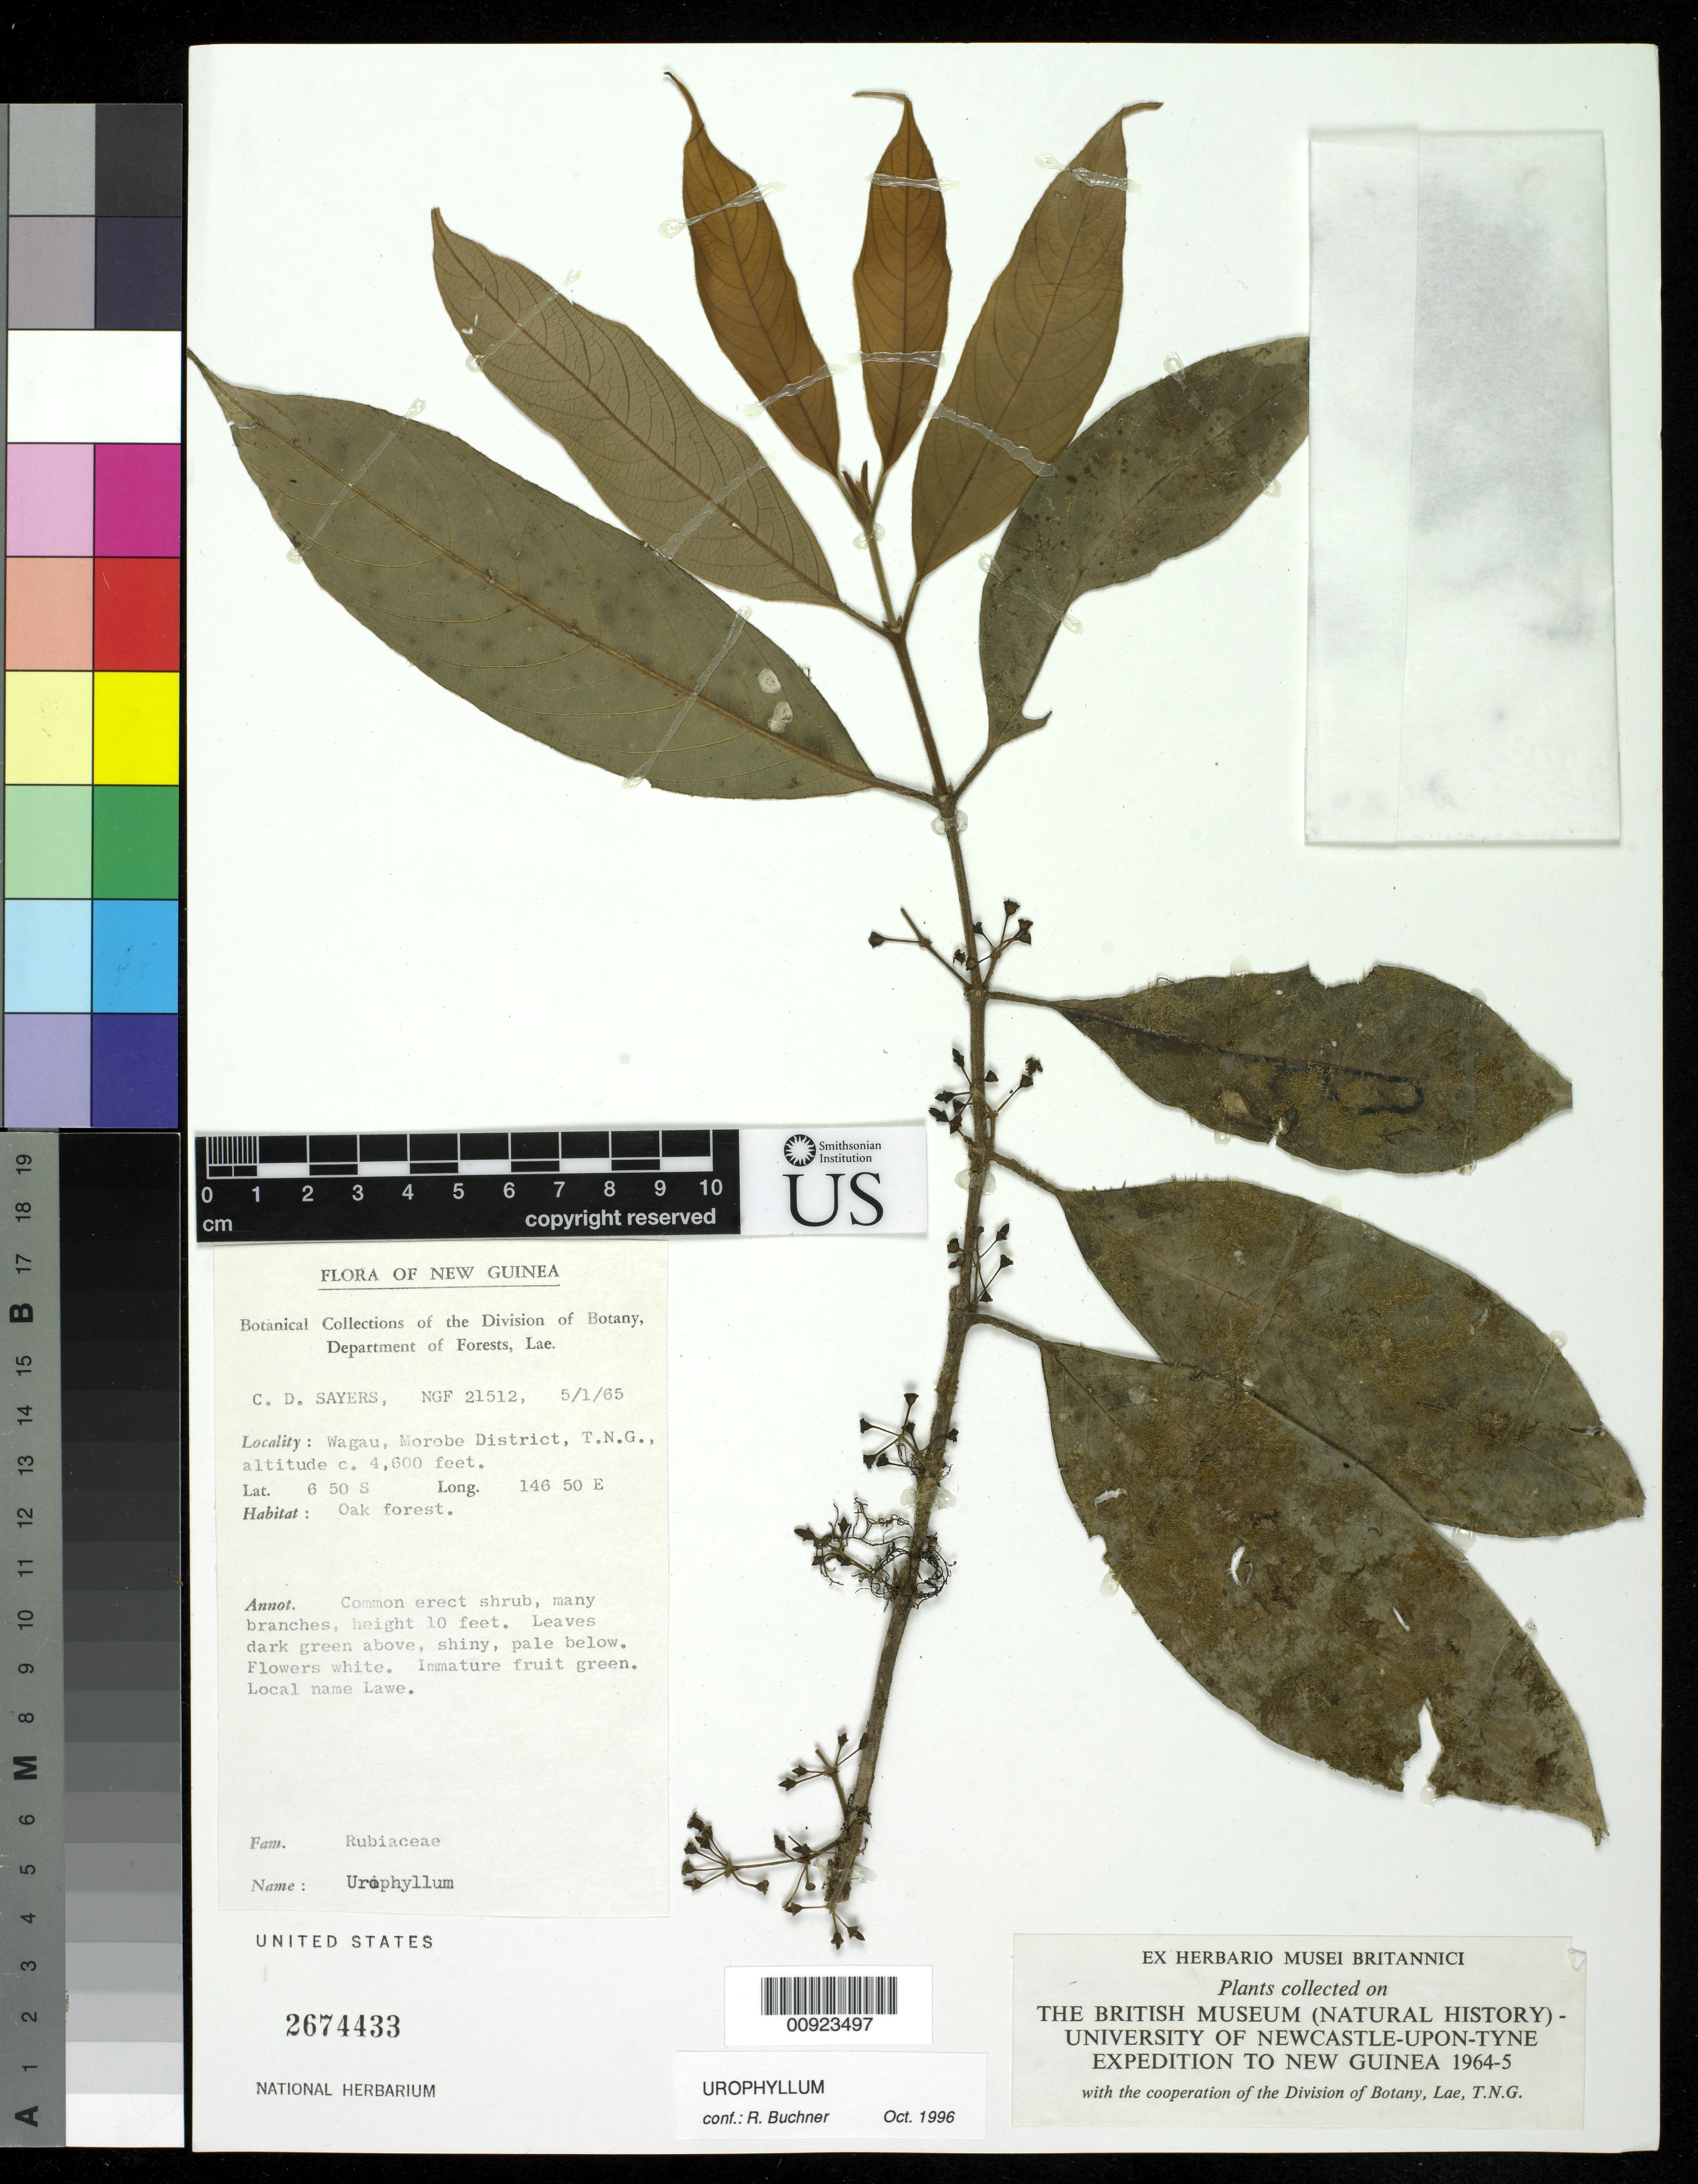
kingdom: Plantae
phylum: Tracheophyta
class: Magnoliopsida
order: Gentianales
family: Rubiaceae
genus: Urophyllum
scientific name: Urophyllum sp.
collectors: C. Sayers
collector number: NGF 21512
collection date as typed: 05 Jan 1965 or 01 May 1965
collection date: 1965-01-05 or 1965-05-01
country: Papua New Guinea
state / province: Morobe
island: New Guinea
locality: Wagau, Morobe District, T.N.G.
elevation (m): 1402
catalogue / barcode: US 2674433